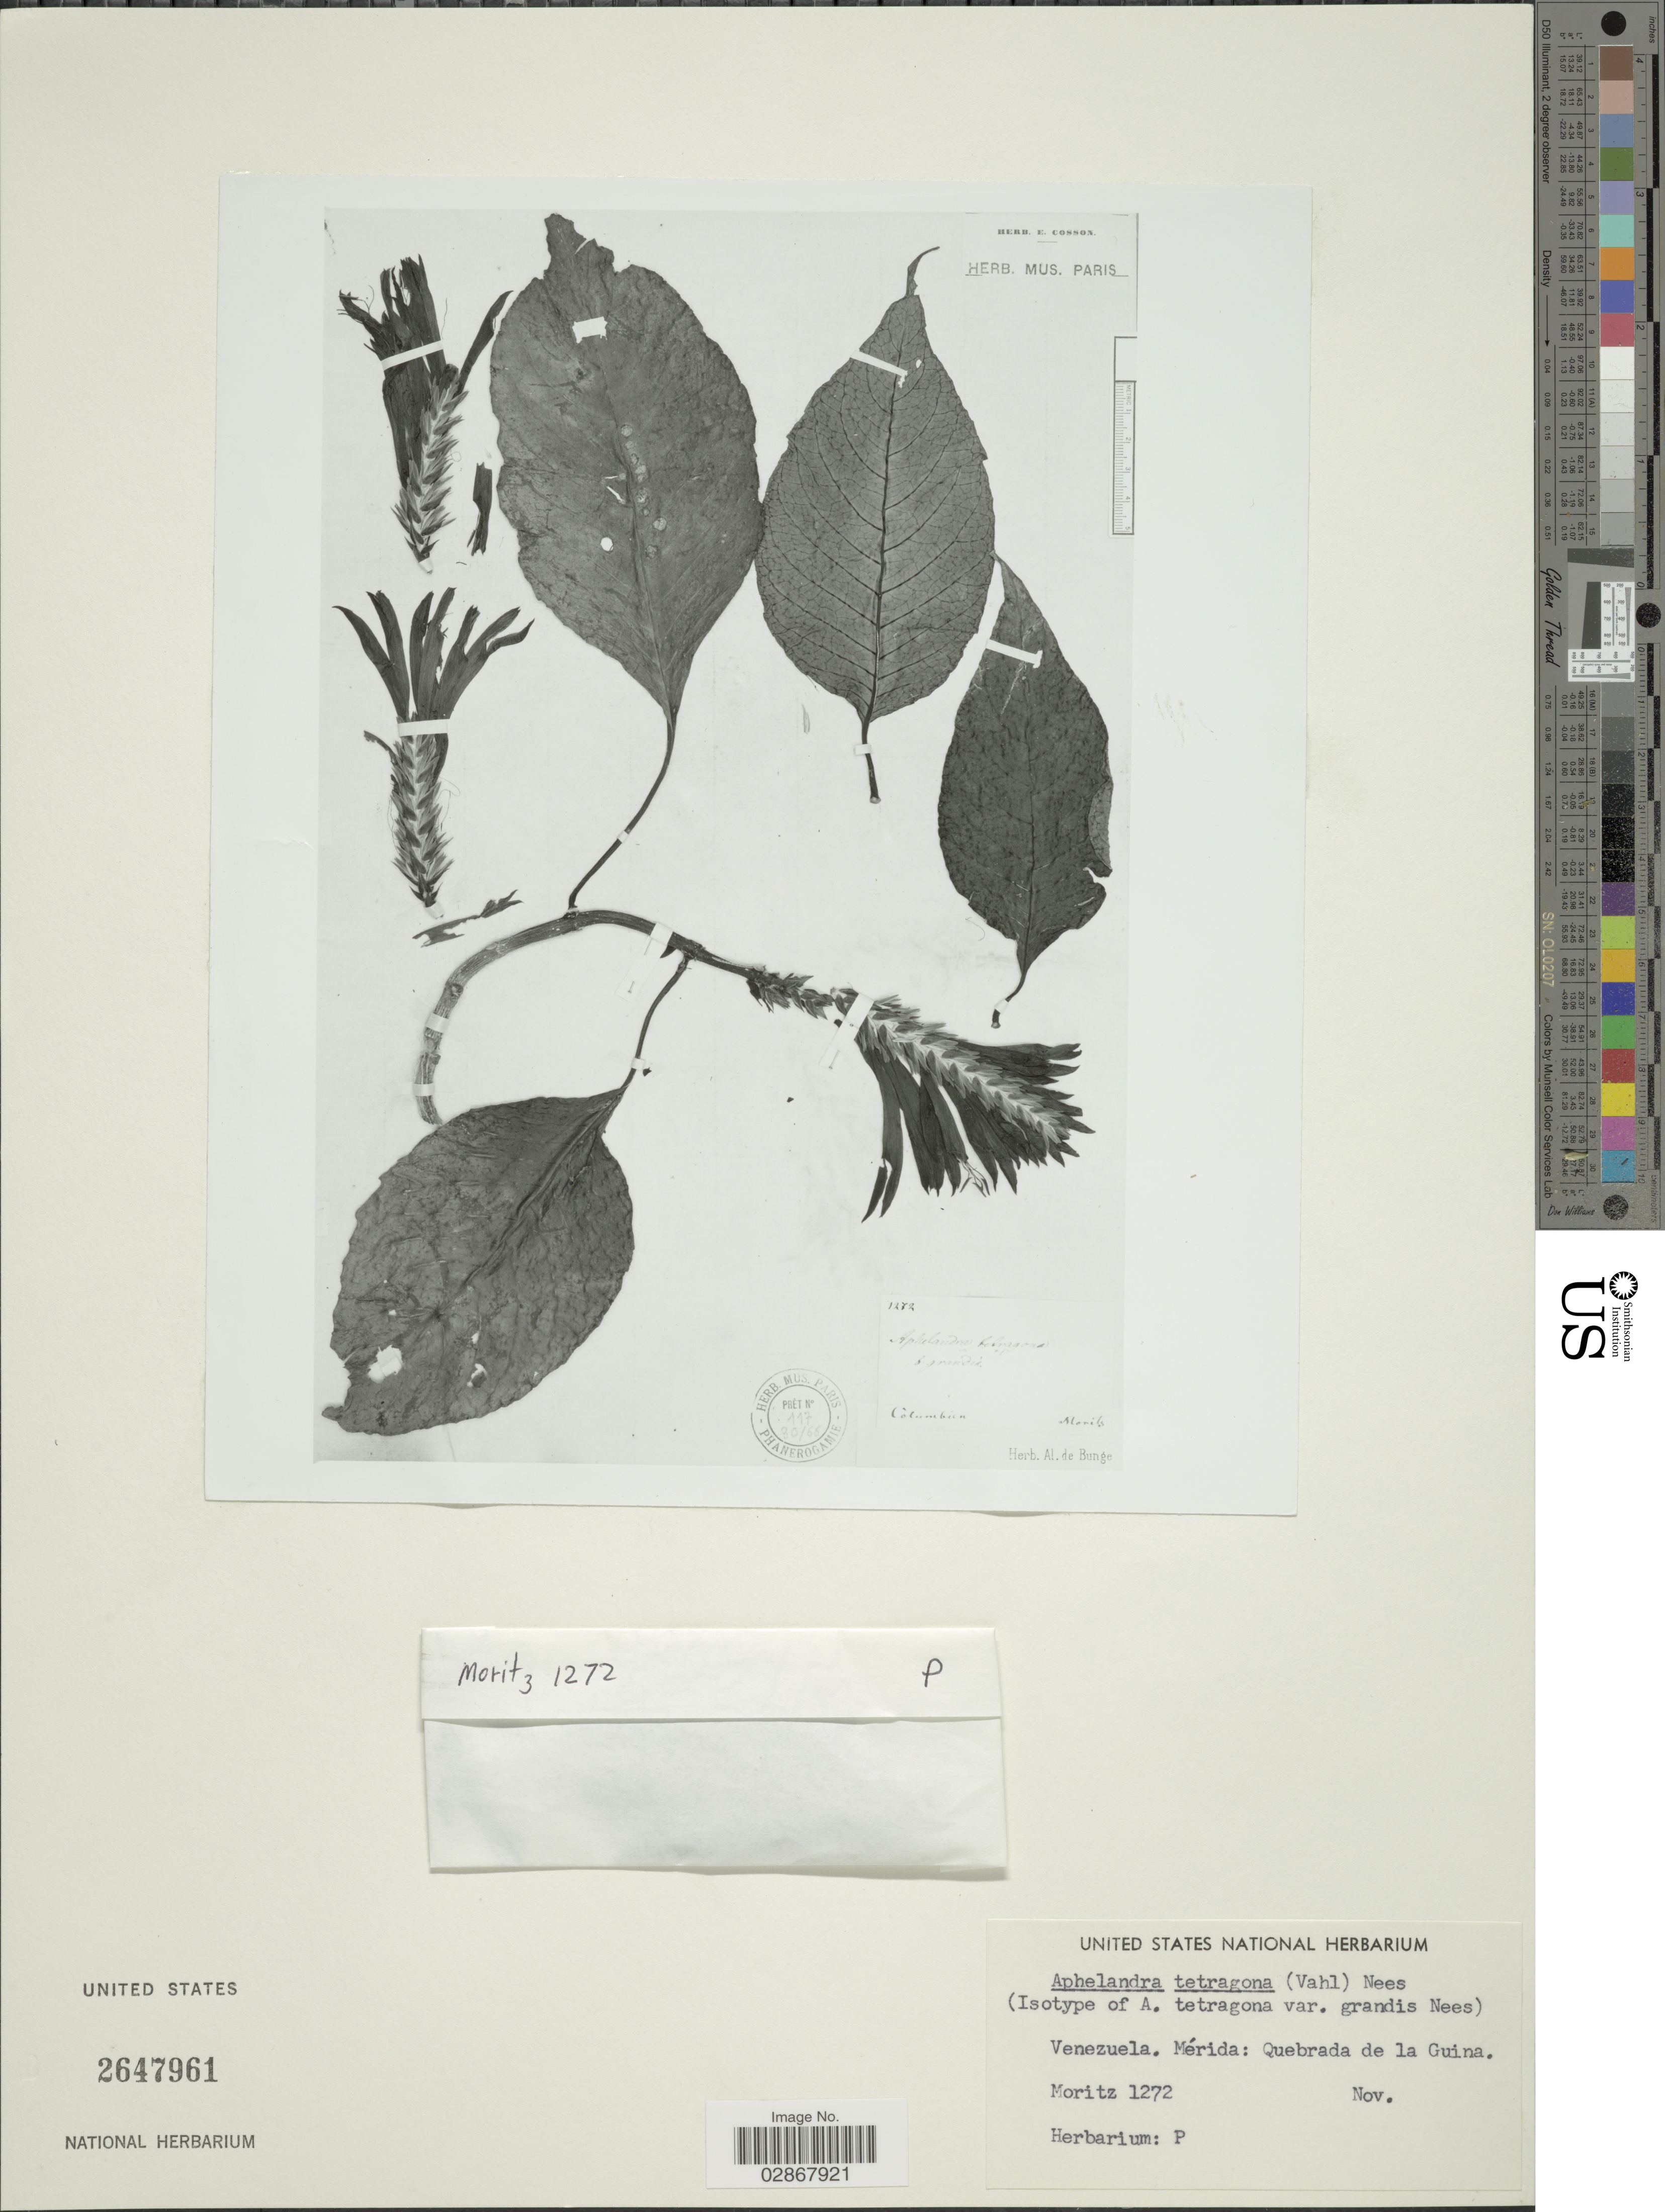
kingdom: Plantae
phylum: Tracheophyta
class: Magnoliopsida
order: Lamiales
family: Acanthaceae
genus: Aphelandra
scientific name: Aphelandra tetragona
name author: (Vahl) Nees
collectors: Moritz, --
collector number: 1272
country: Venezuela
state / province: Mérida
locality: Quebrada de la Guina.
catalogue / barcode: US 2647961